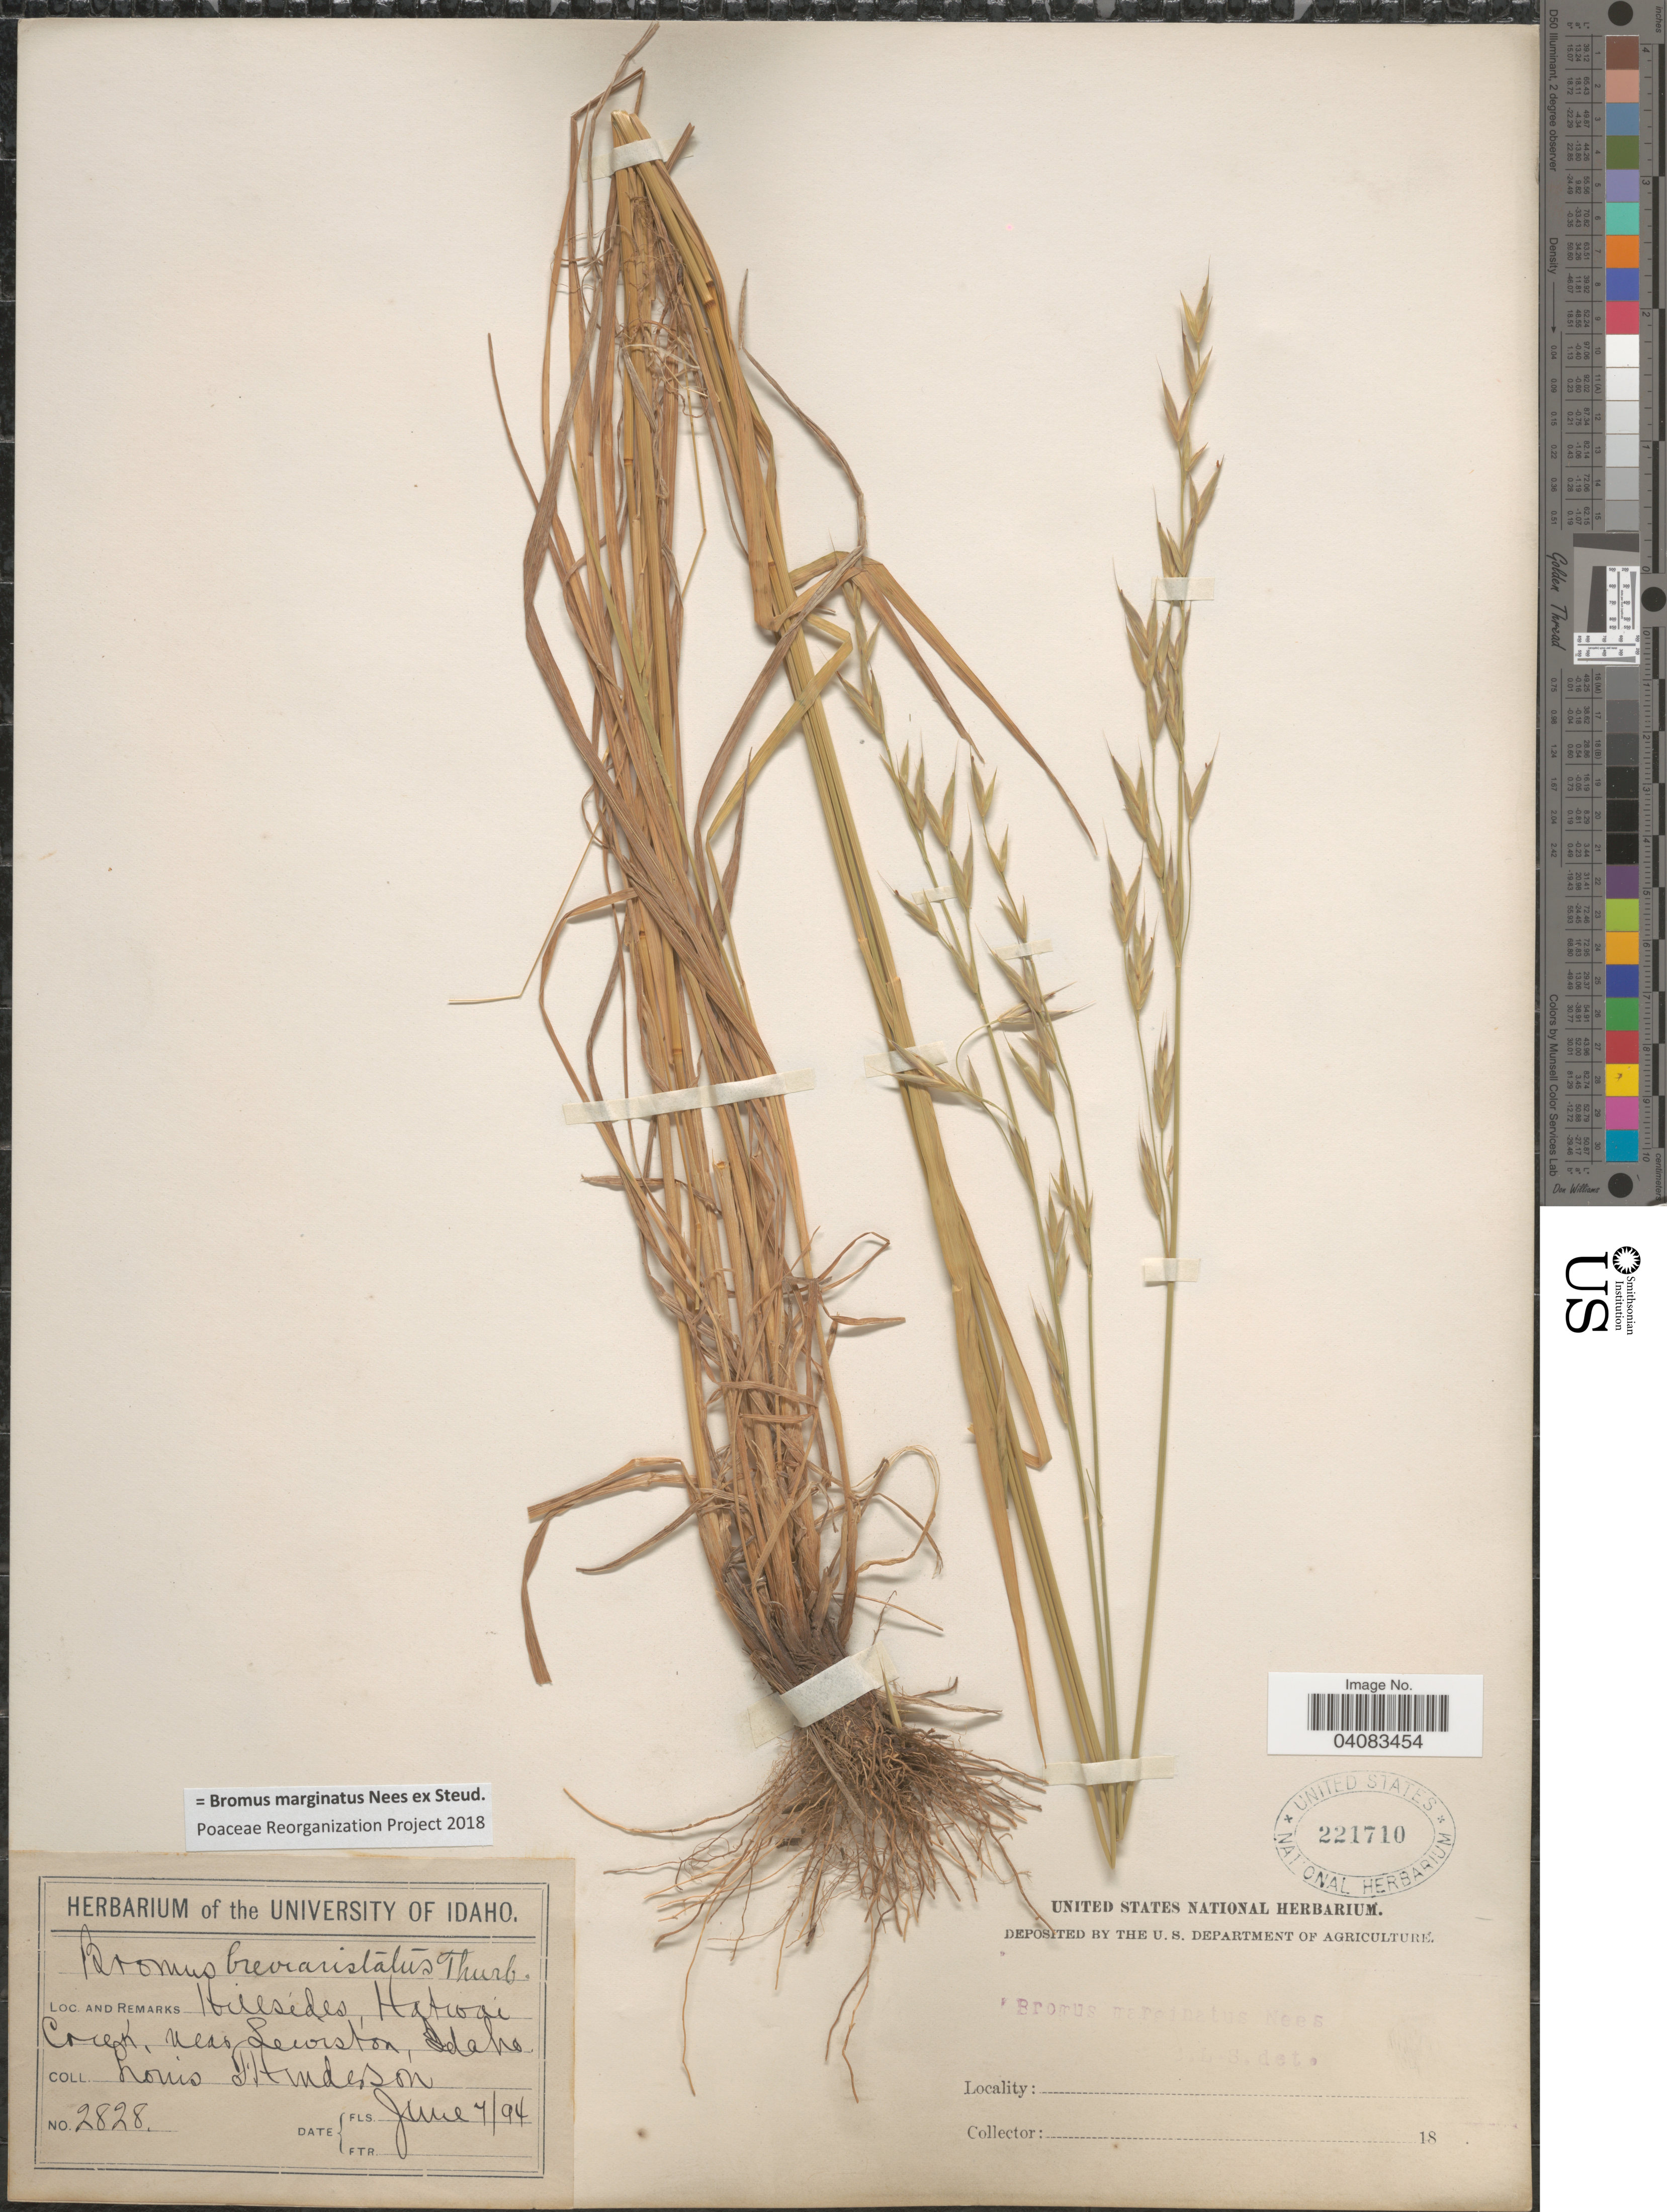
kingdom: Plantae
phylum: Tracheophyta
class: Liliopsida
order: Poales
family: Poaceae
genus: Bromus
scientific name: Bromus marginatus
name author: Nees ex Steud.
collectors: L. Henderson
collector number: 2828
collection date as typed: Transcribed d/m/y: 7/6/94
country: United States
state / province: Idaho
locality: Hillsides, Hatwai Creek, near Lewiston.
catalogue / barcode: US 221710